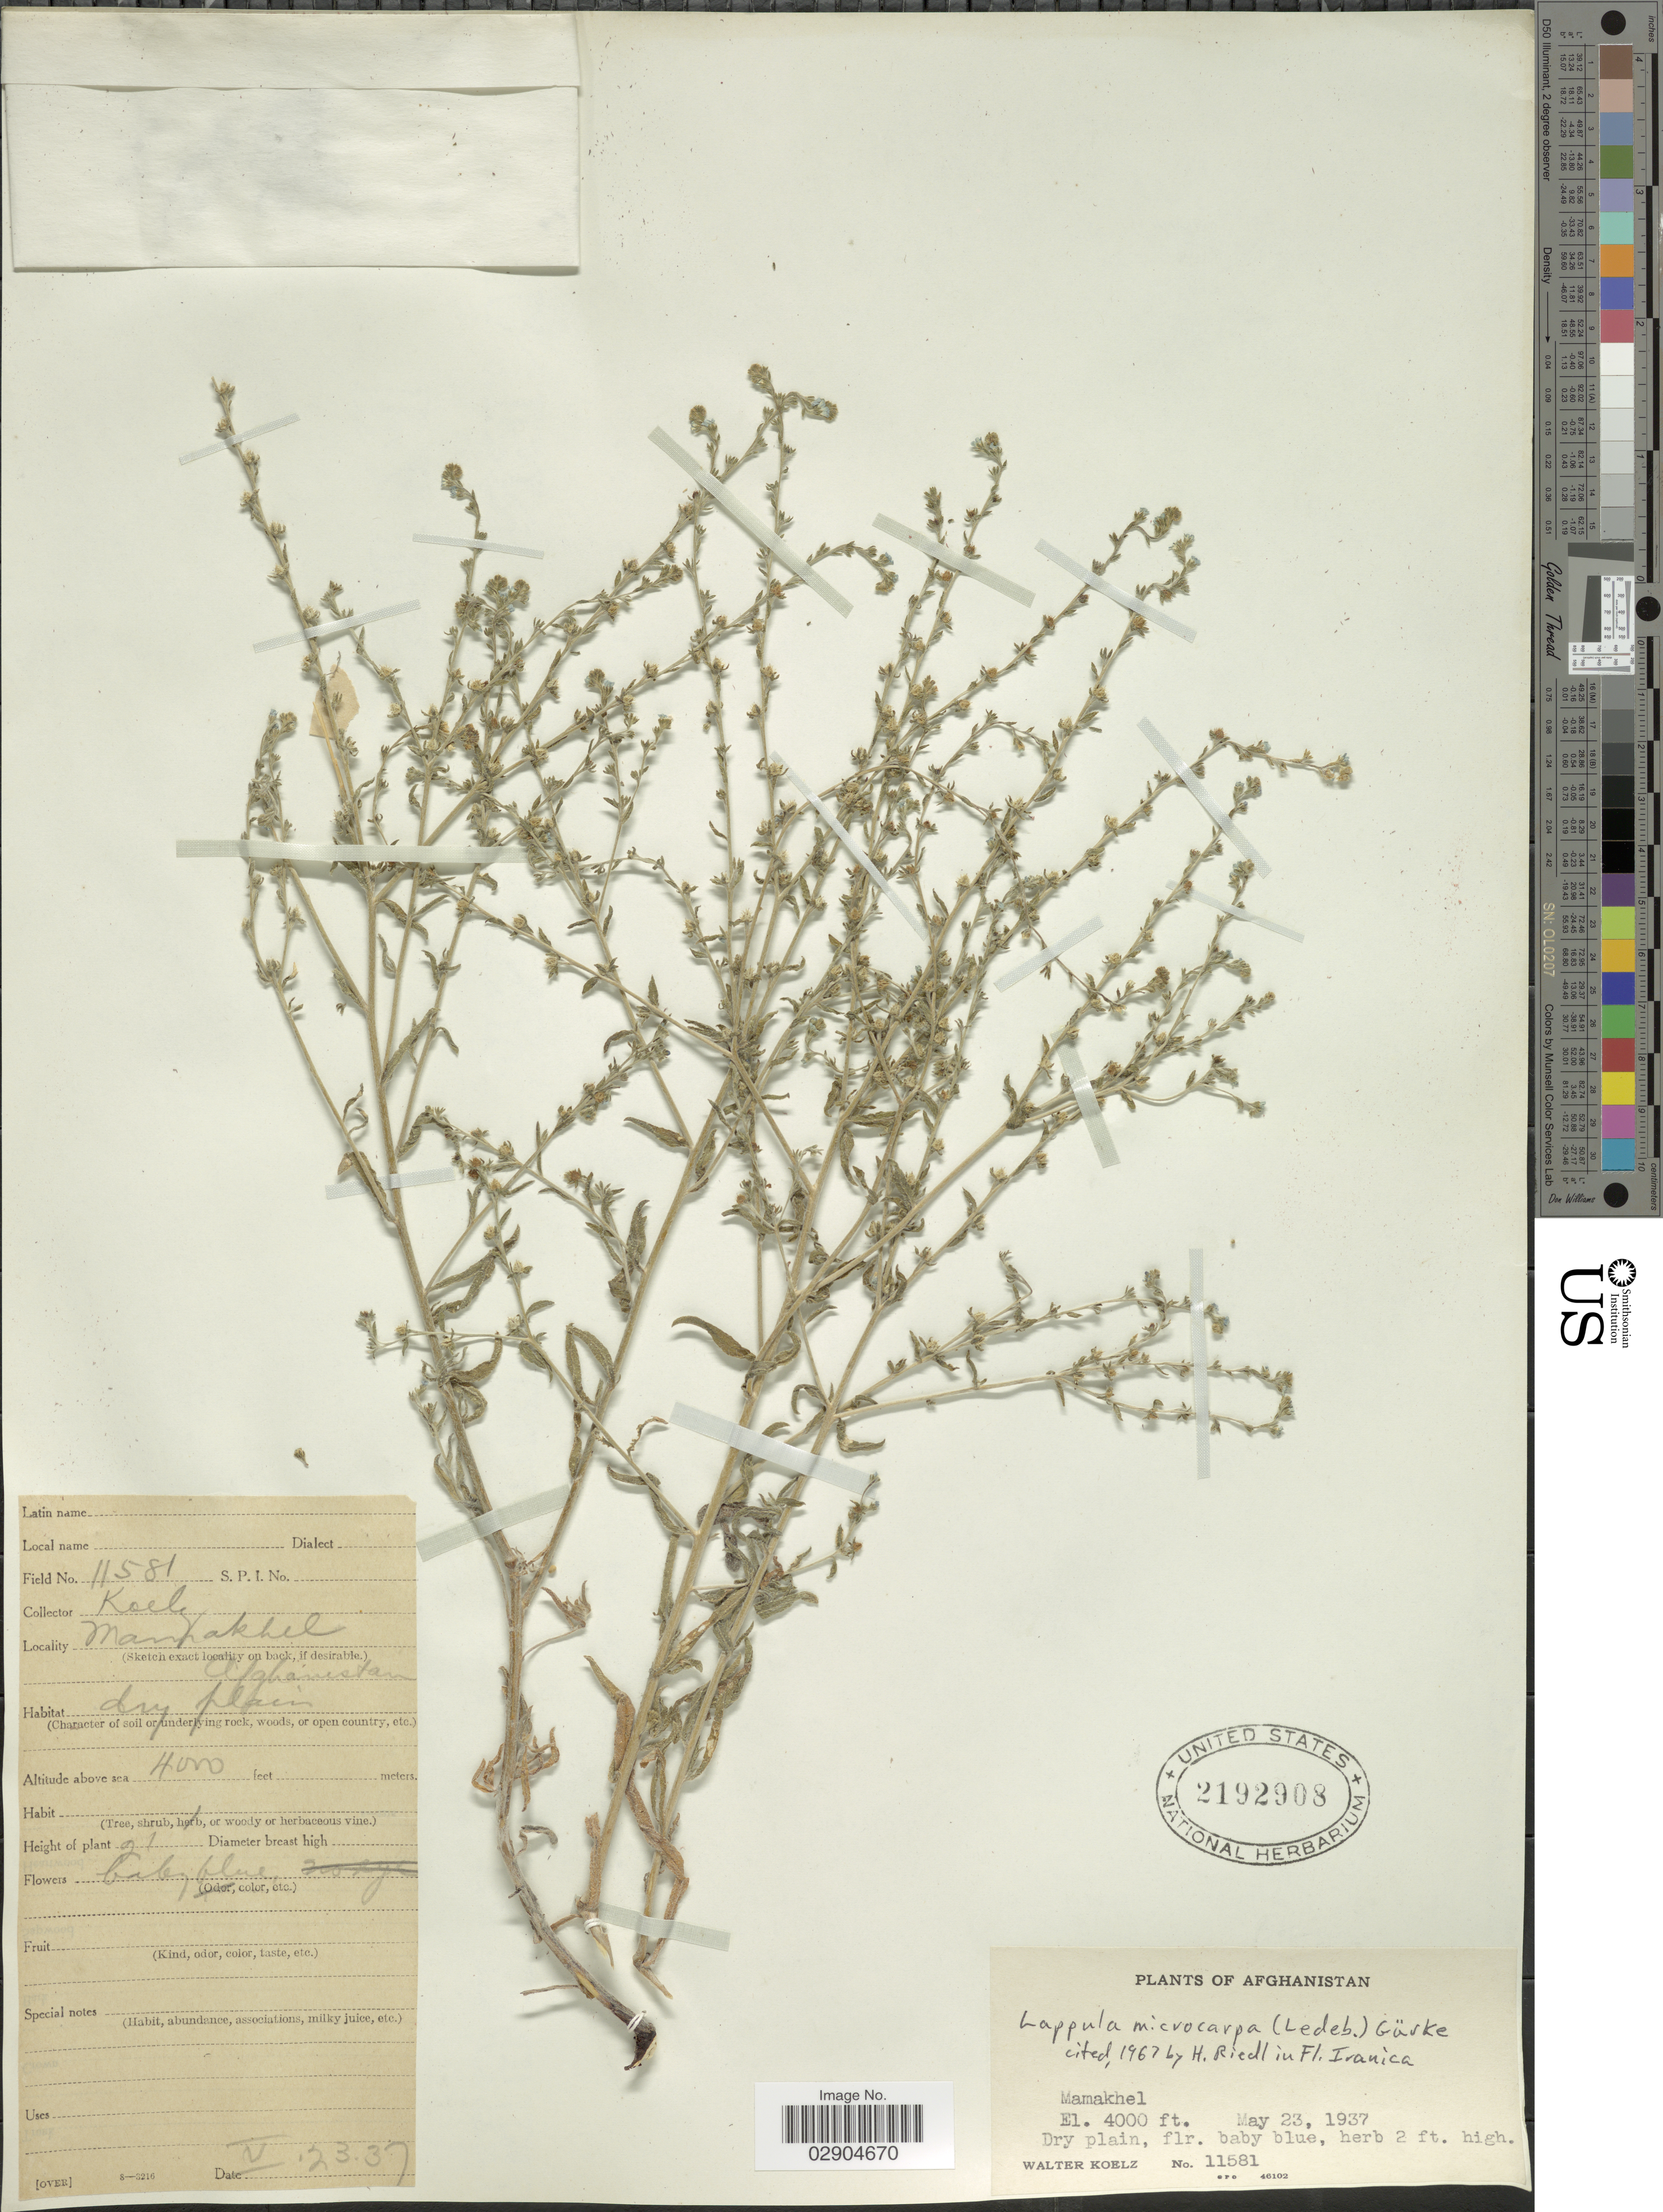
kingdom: Plantae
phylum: Tracheophyta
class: Magnoliopsida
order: Boraginales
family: Boraginaceae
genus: Lappula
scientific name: Lappula microcarpa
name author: (Ledeb.) Gürke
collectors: W. N. Koelz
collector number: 11581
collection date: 1937-05-23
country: Afghanistan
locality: Mamakhel.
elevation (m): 1219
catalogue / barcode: US 2192908